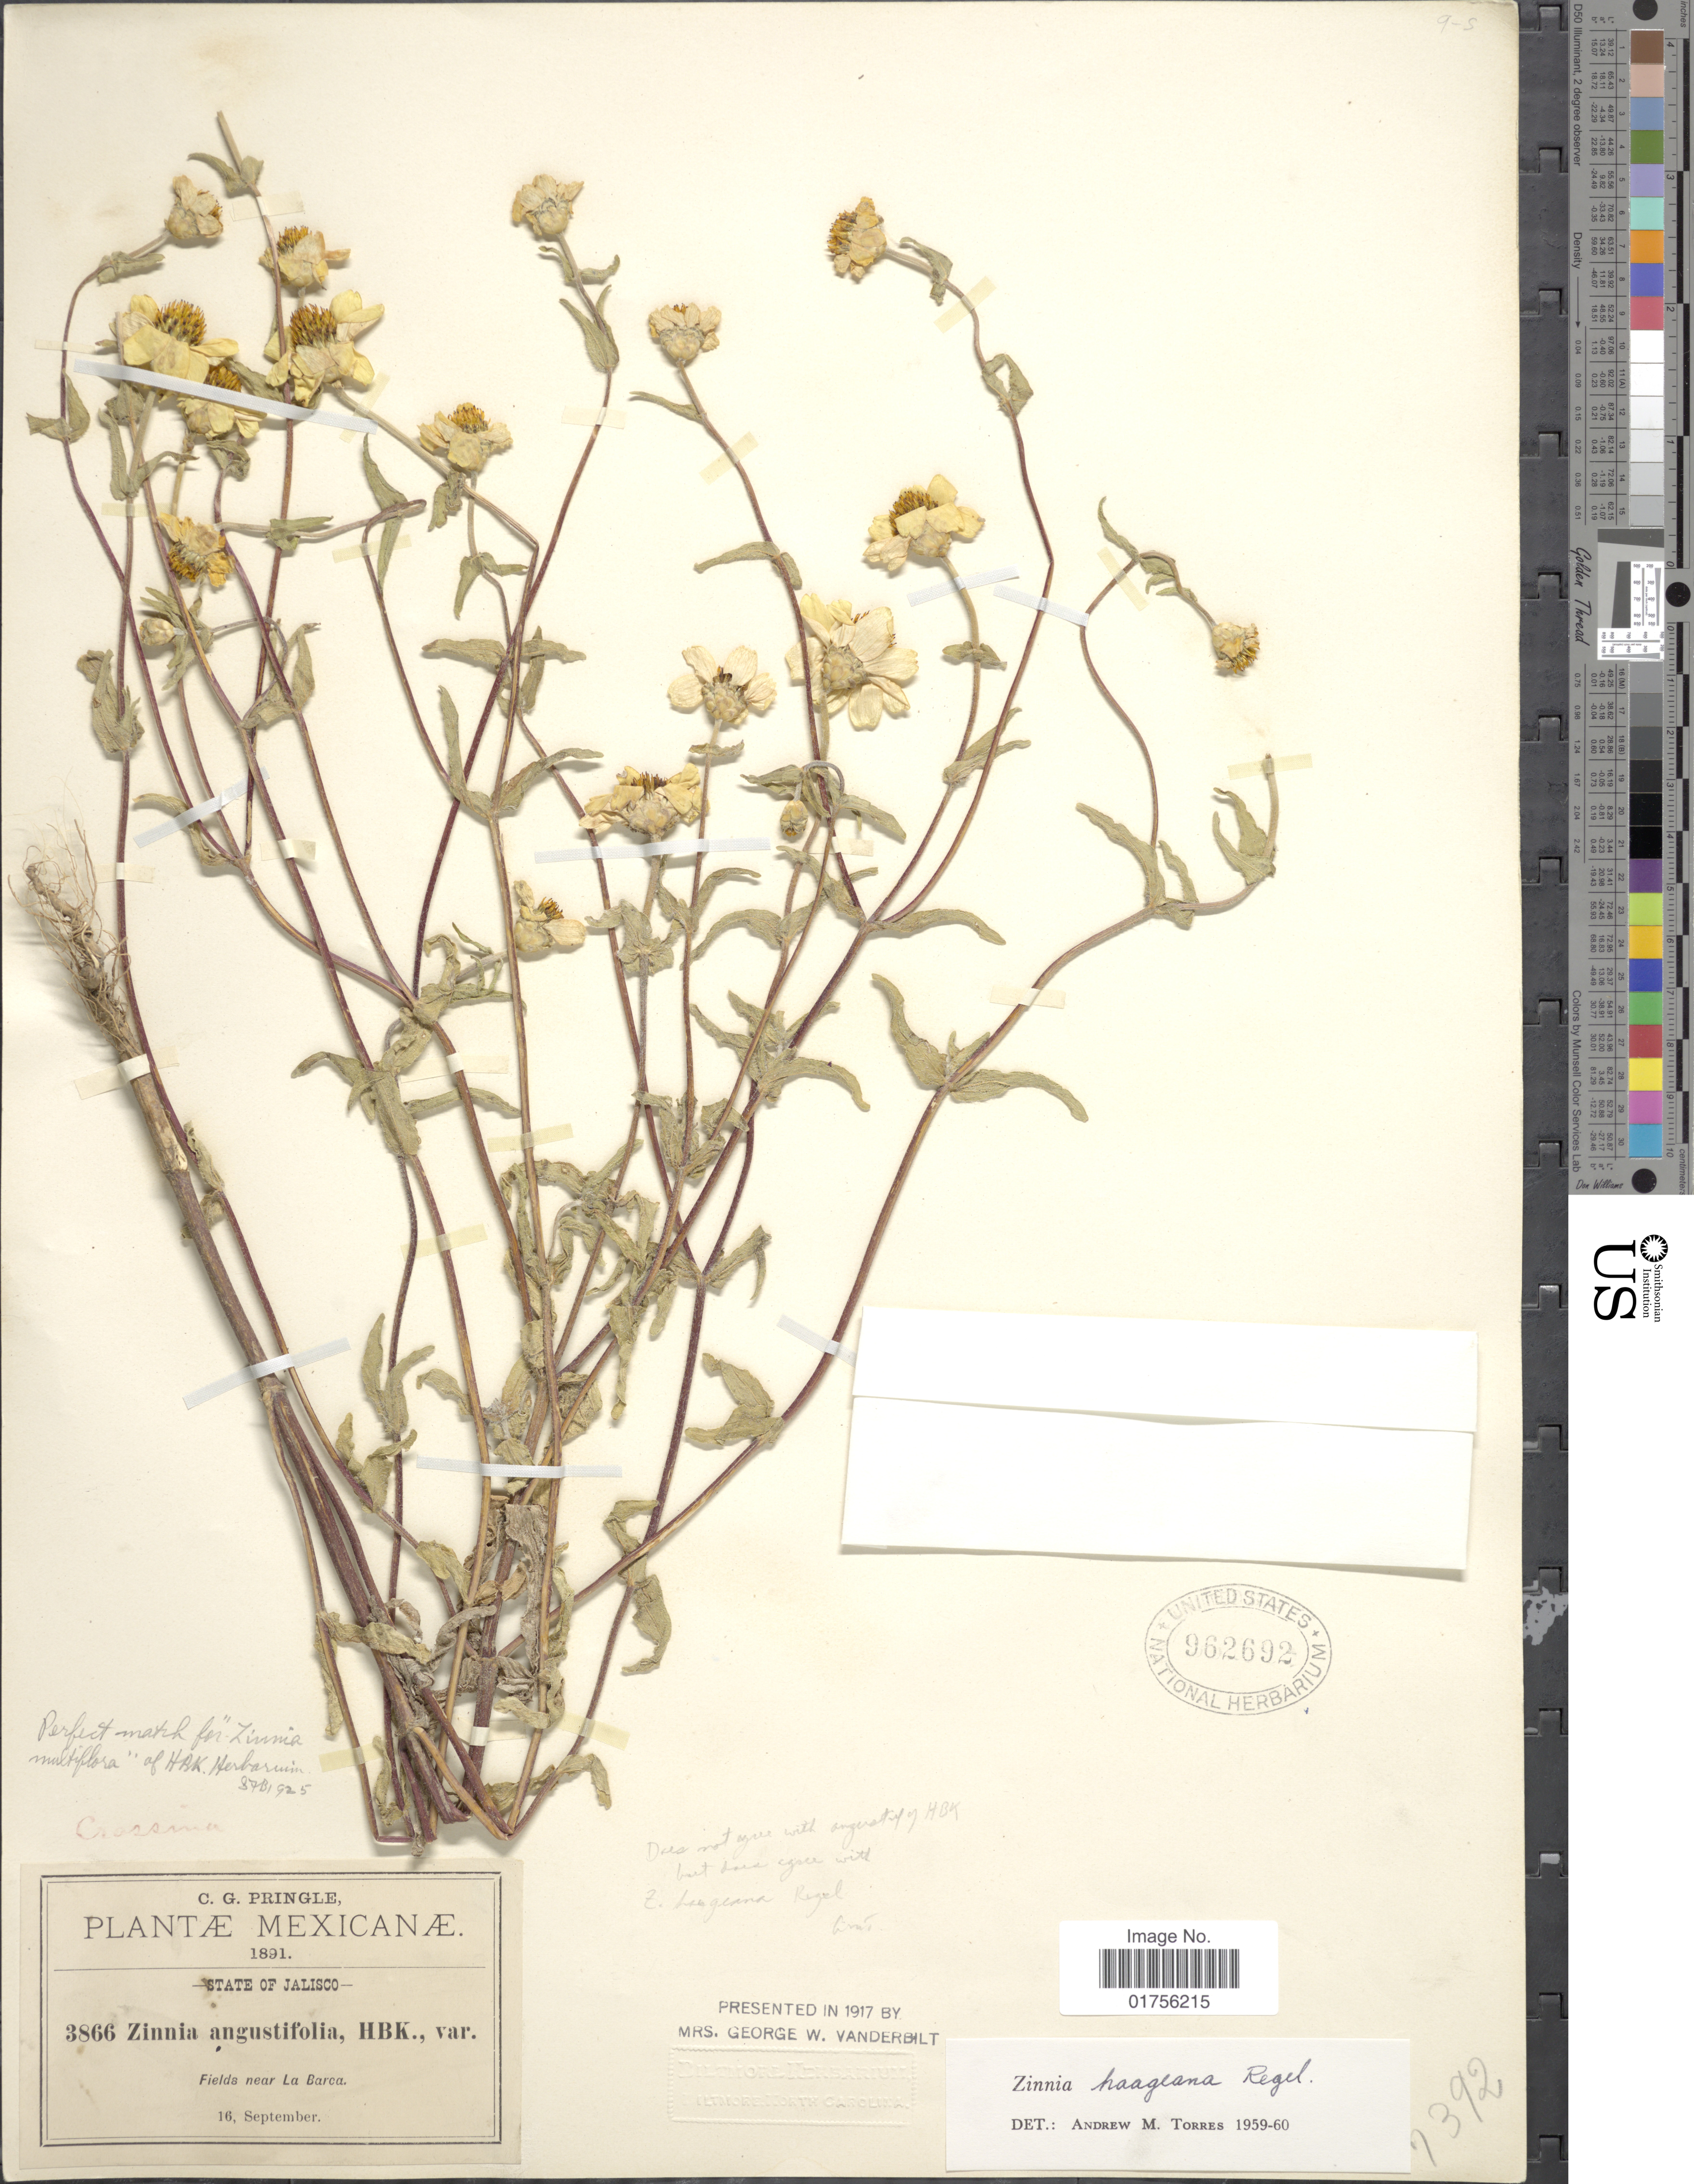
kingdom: Plantae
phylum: Tracheophyta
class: Magnoliopsida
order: Asterales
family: Asteraceae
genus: Zinnia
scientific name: Zinnia haageana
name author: Regel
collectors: C. G. Pringle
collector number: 3866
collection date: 1891-09-16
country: Mexico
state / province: Jalisco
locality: State of Jalisco, Fields near La Barca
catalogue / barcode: US 962692